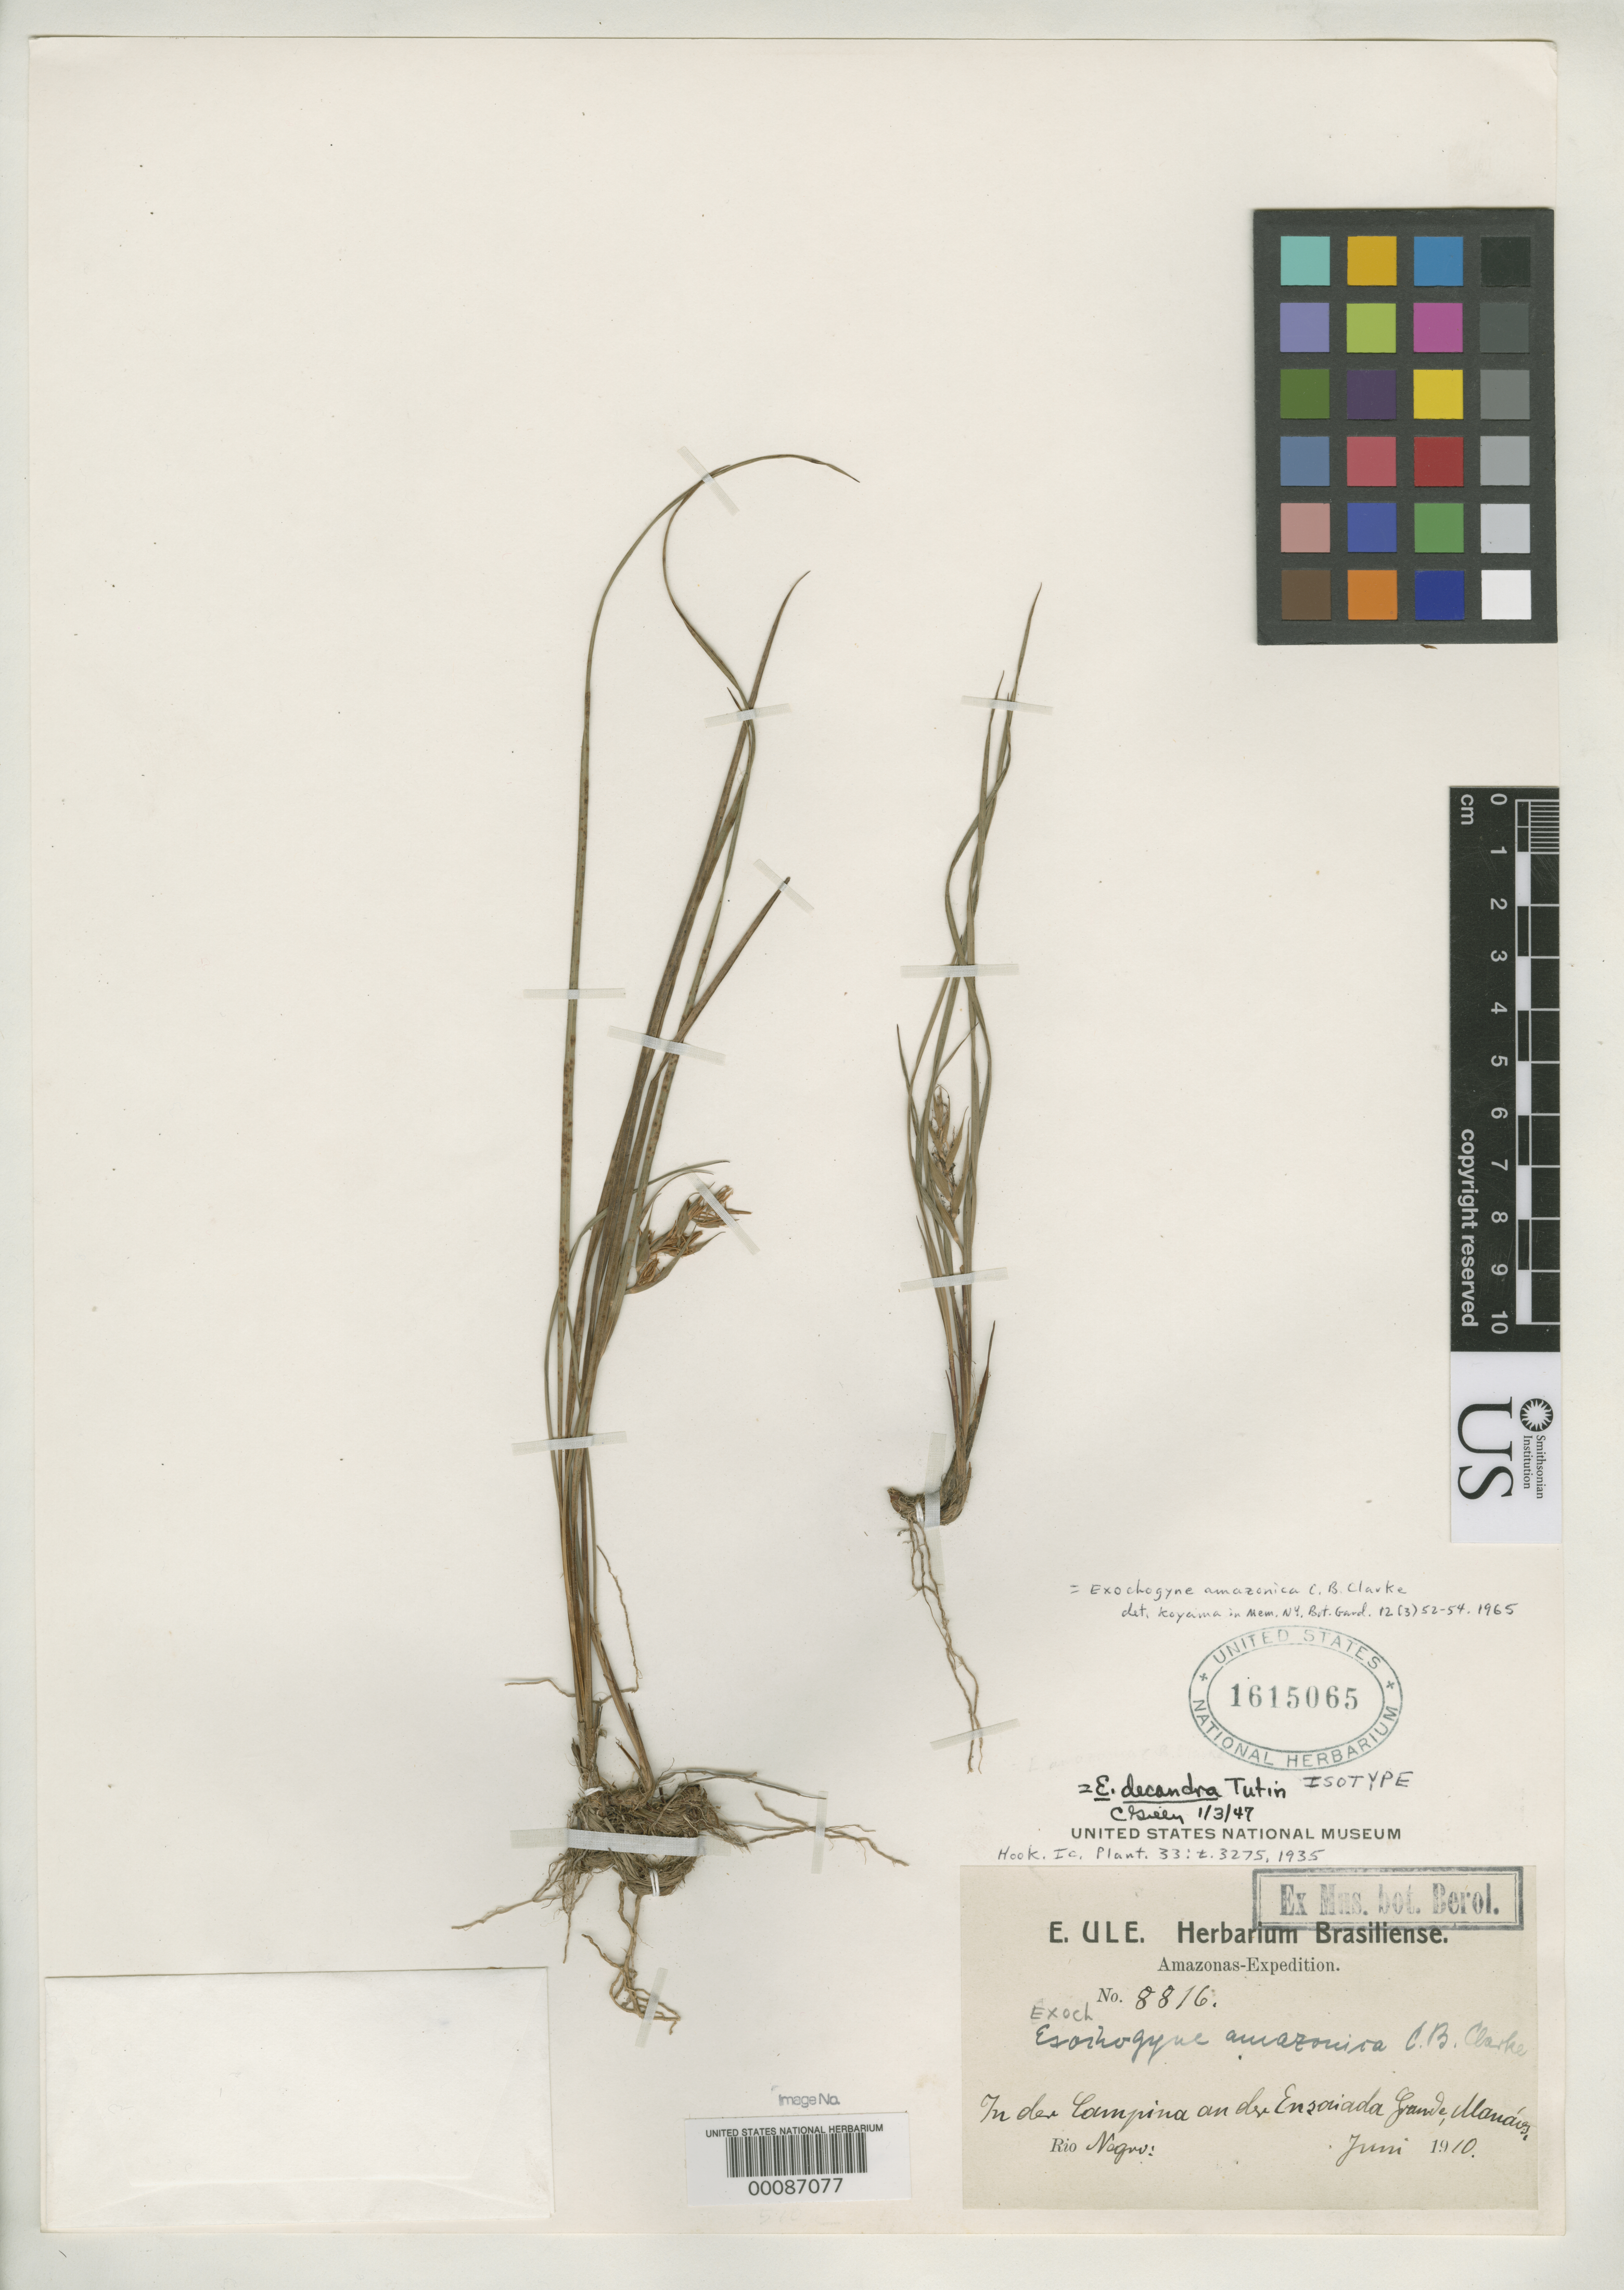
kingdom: Plantae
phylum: Tracheophyta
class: Liliopsida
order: Poales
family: Cyperaceae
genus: Exochogyne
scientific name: Exochogyne decandra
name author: Tutin in Hook.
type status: Isotype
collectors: E. H. Ule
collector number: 8816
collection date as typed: Jun 1910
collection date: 1910-06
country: Brazil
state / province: Amazonas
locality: Rio Negro.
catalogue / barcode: US 1615065